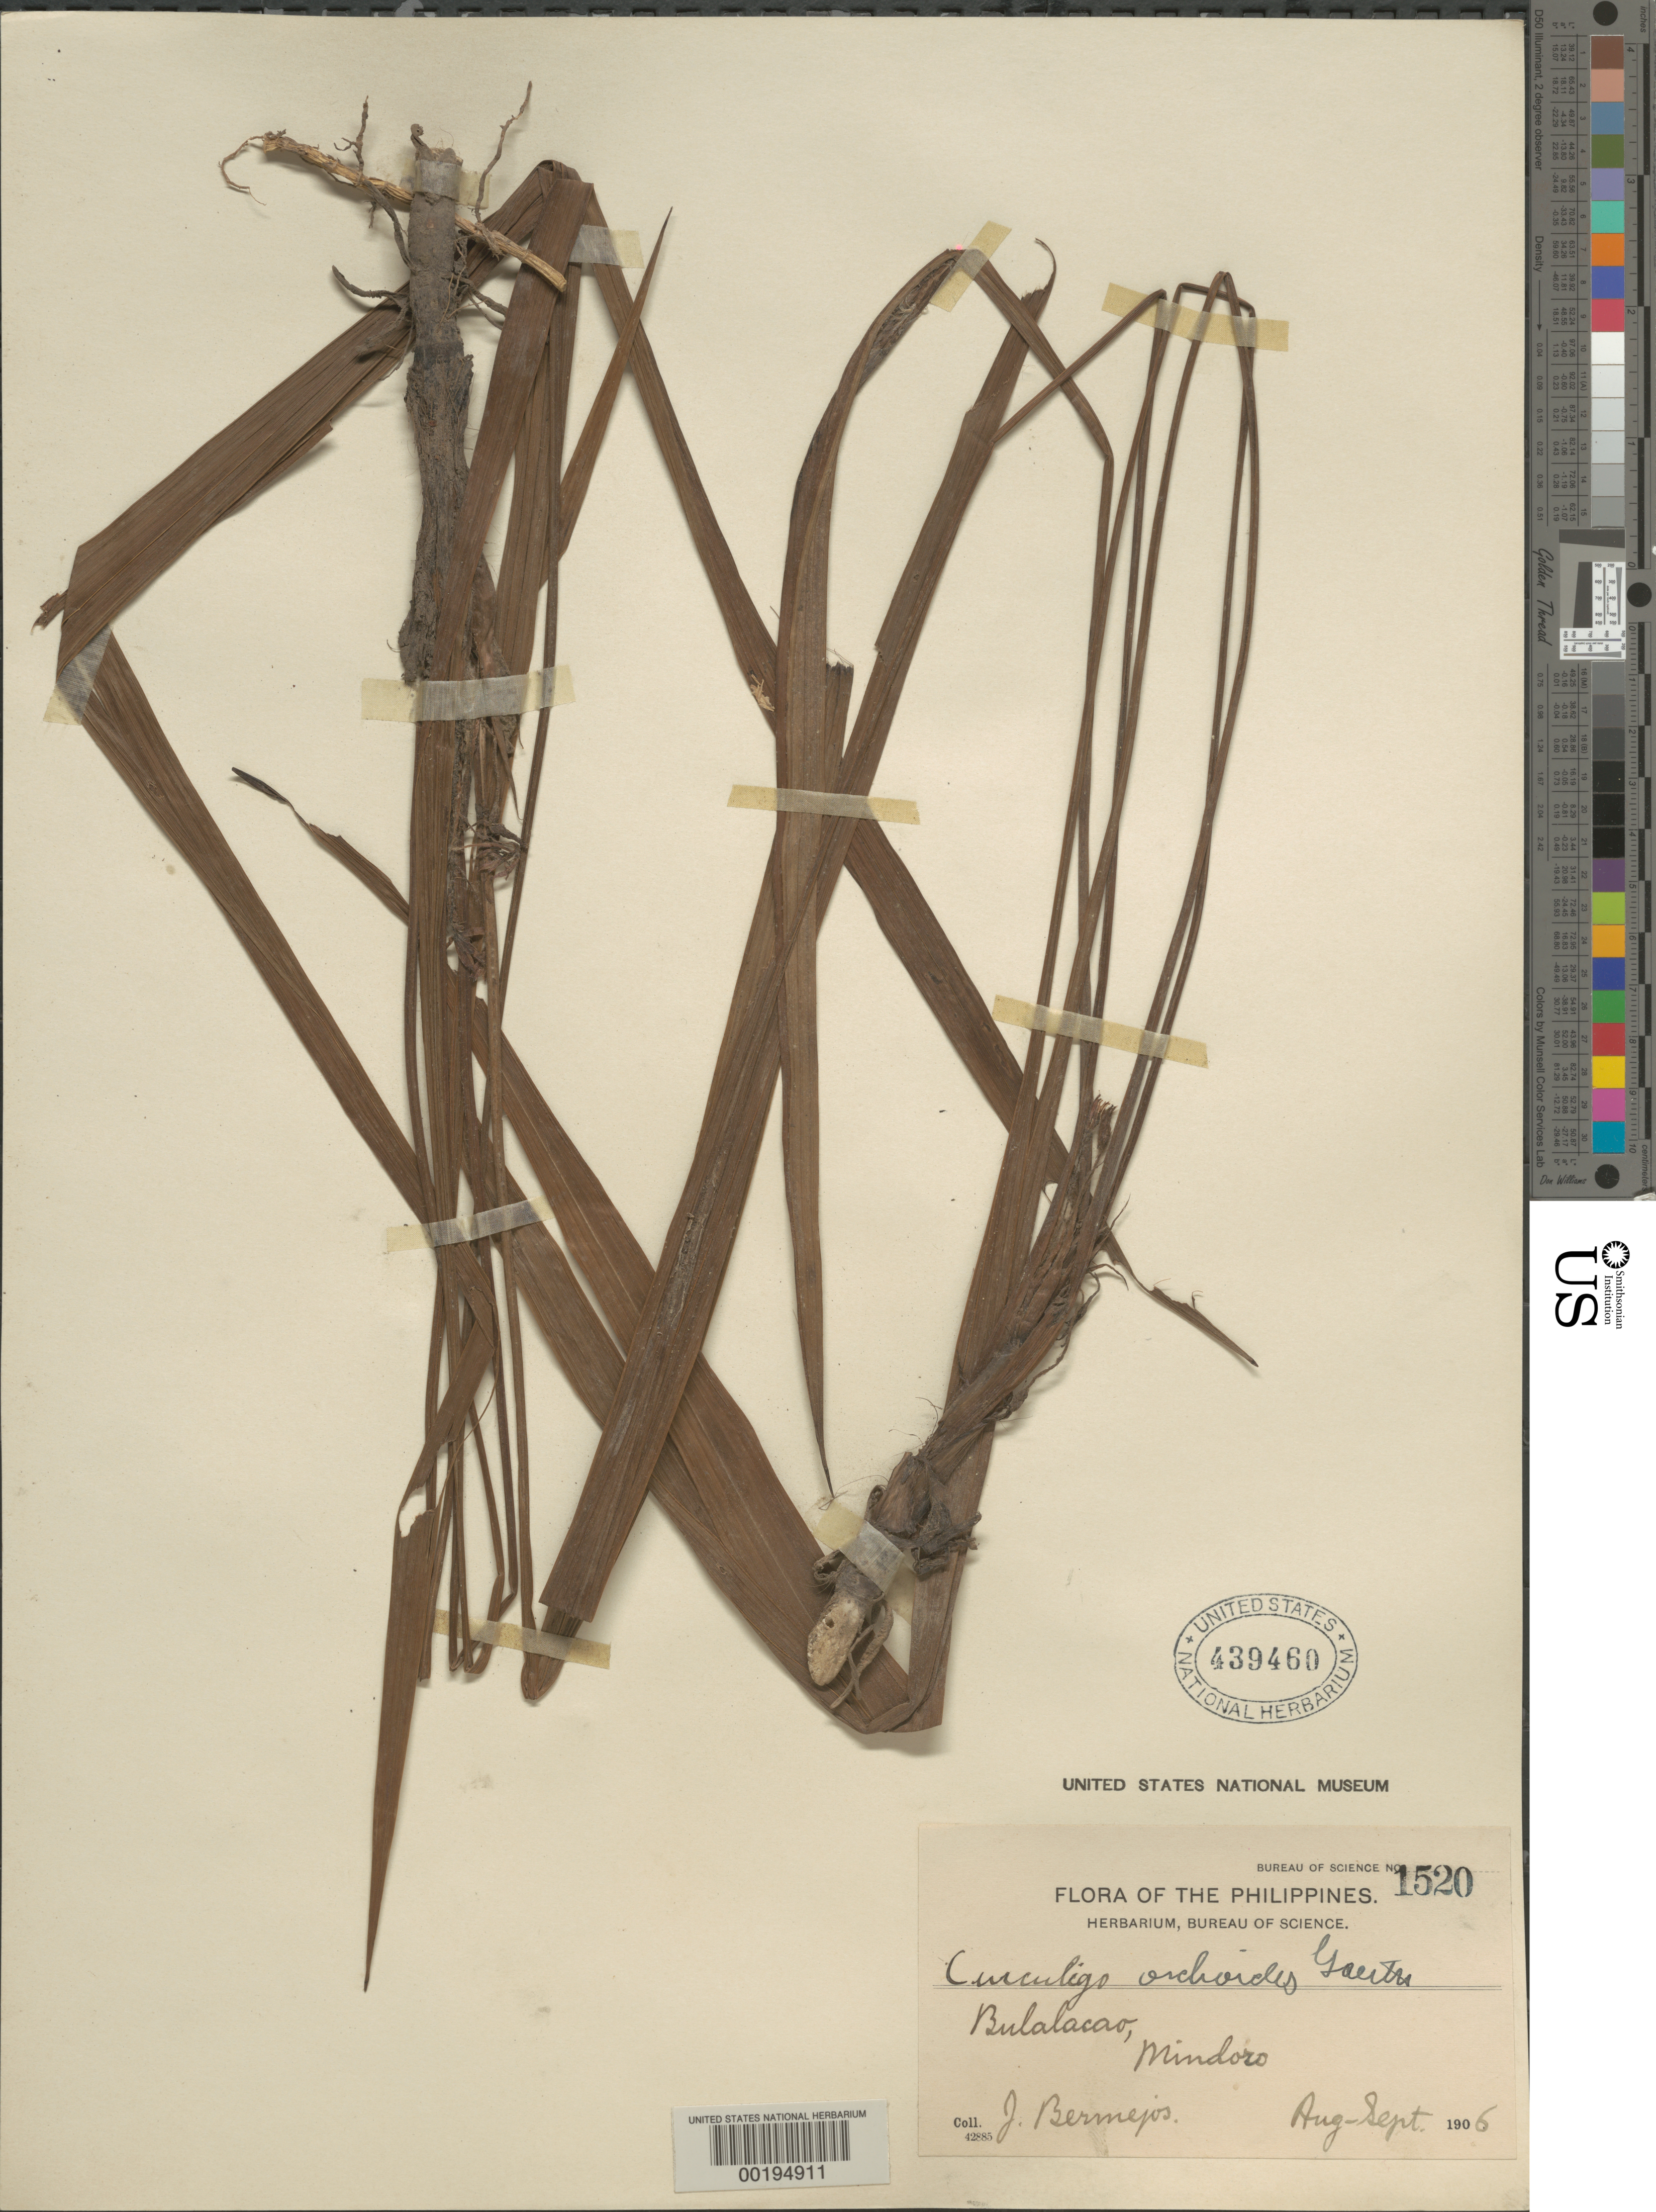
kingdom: Plantae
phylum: Tracheophyta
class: Liliopsida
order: Asparagales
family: Hypoxidaceae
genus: Curculigo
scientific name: Curculigo orchioides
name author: Gaertn.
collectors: J. Bermejos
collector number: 1520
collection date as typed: Aug 1906 to -- Sep 1906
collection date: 1906-08/1906-09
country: Philippines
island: Mindoro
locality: Bulalacao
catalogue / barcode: US 439460